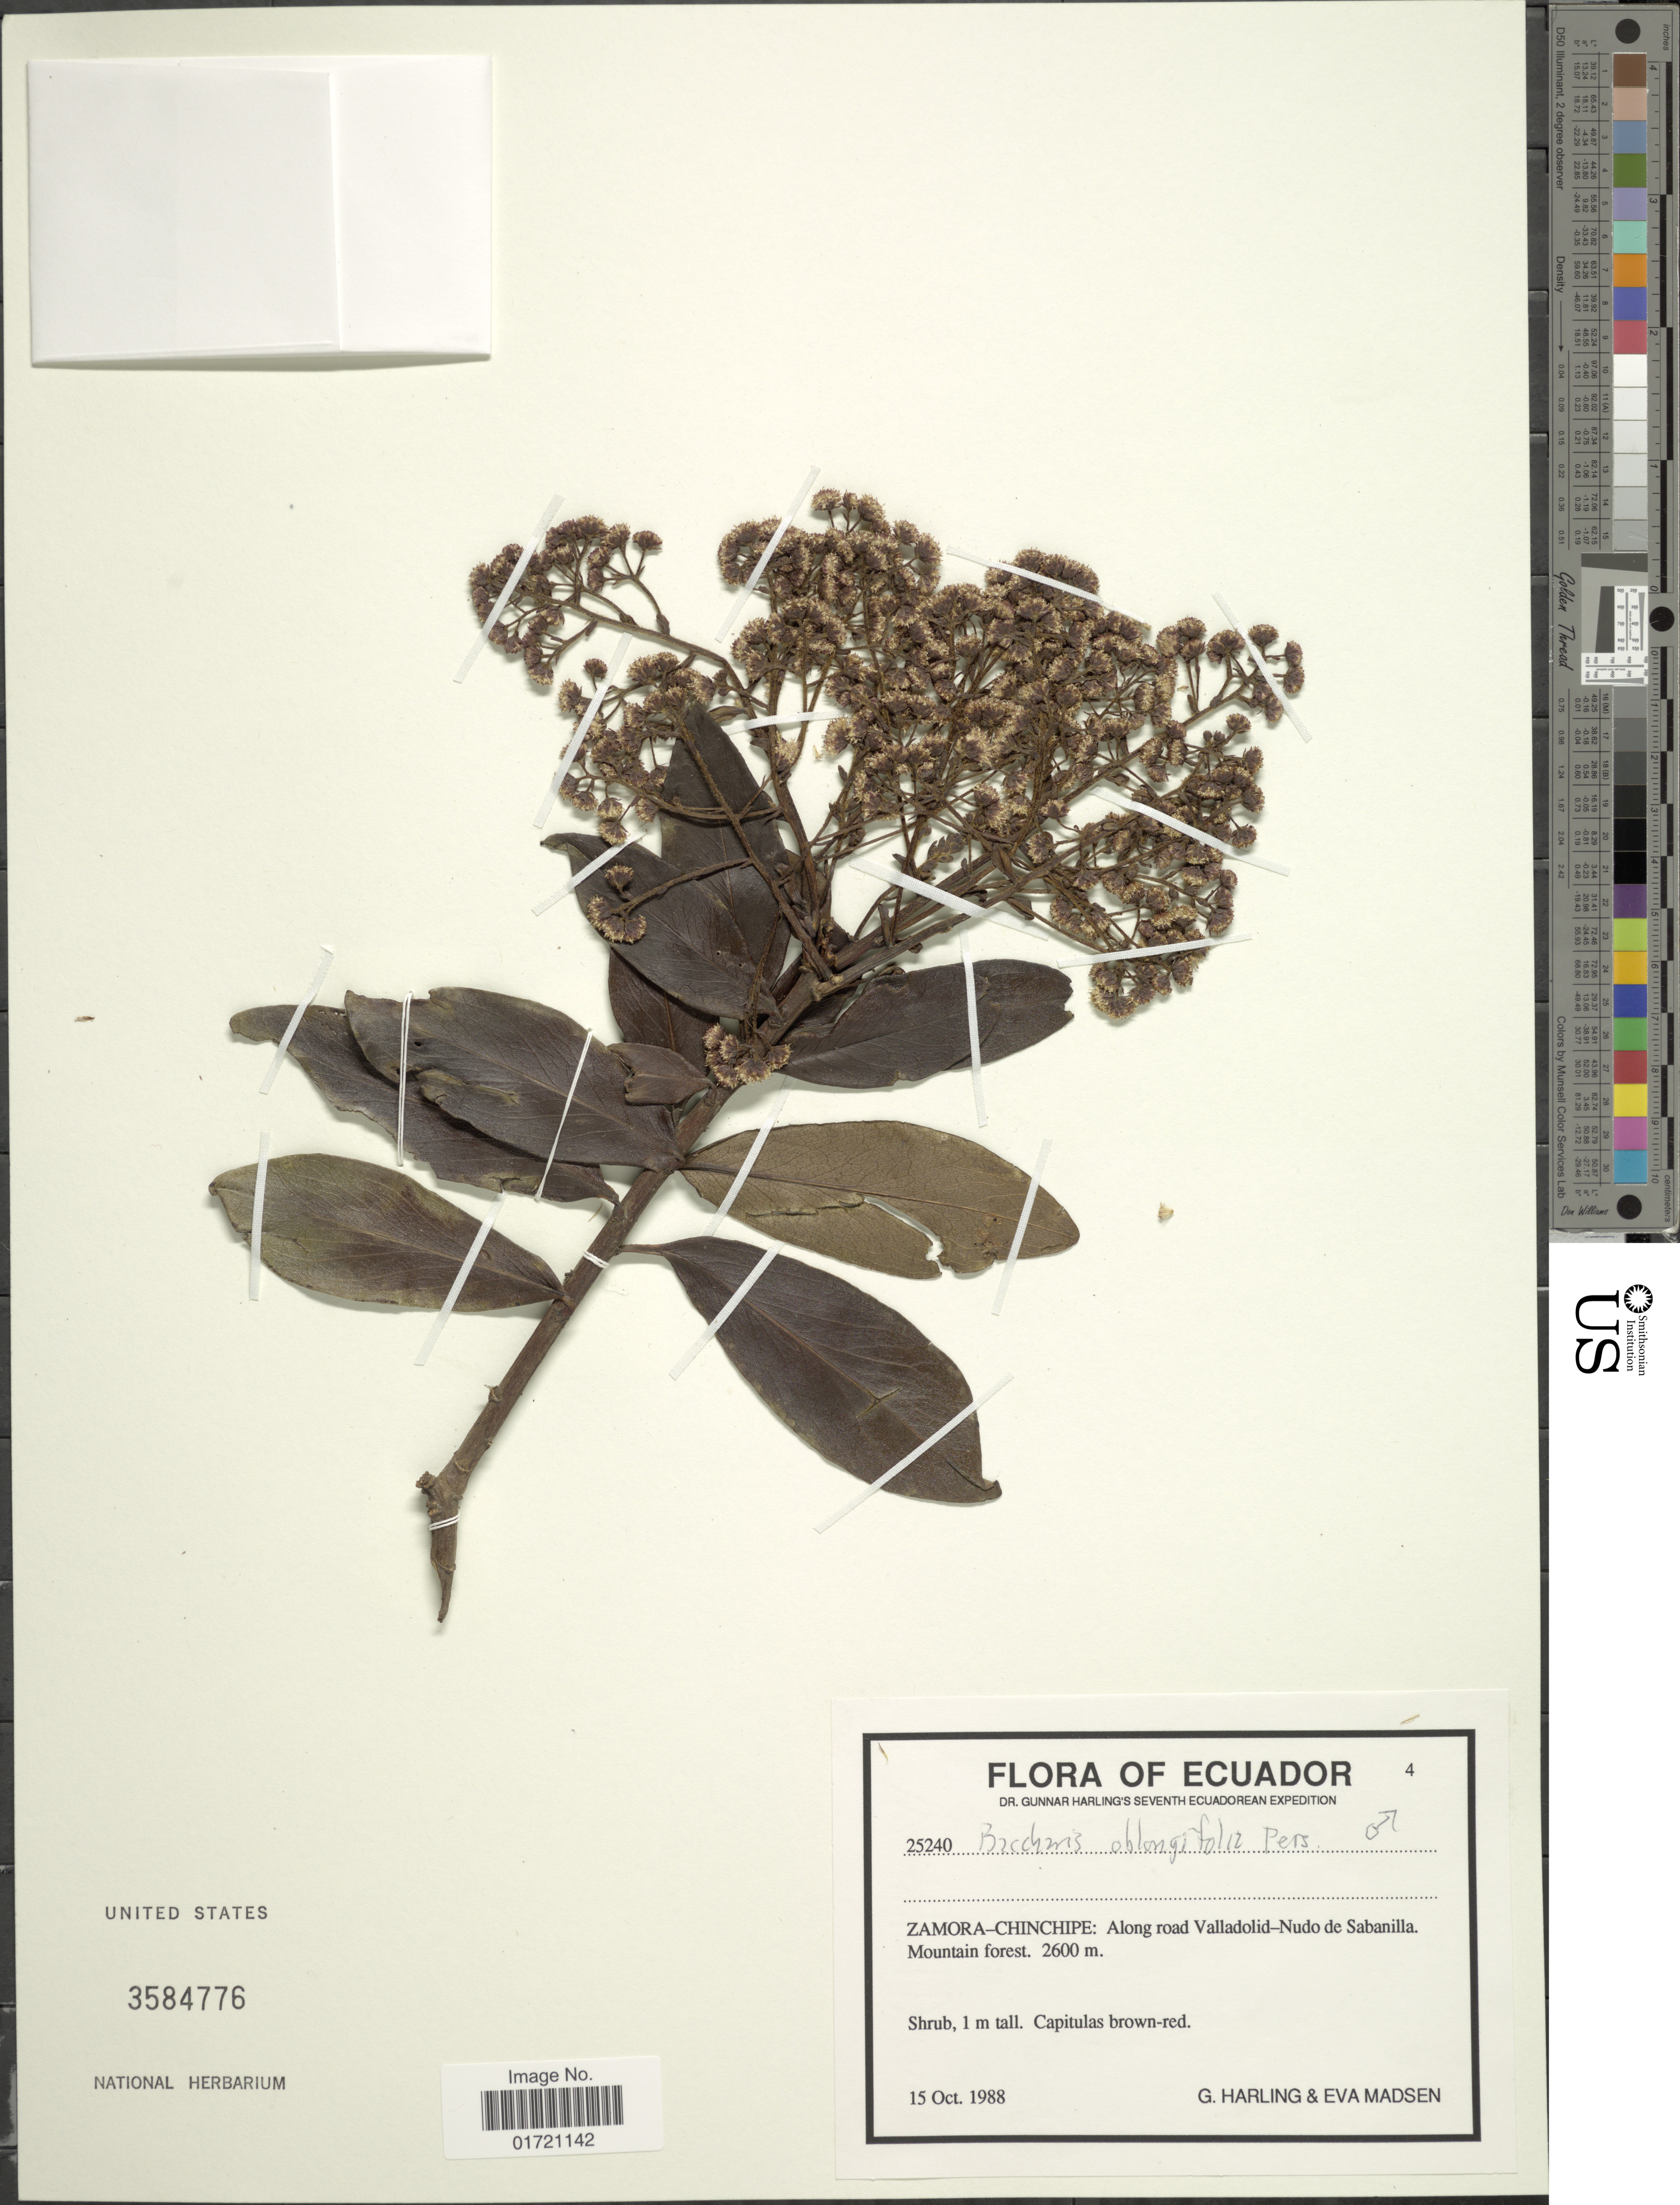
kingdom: Plantae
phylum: Tracheophyta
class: Magnoliopsida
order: Asterales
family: Asteraceae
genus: Baccharis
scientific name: Baccharis oblongifolia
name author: (Ruiz & Pav.) Pers.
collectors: G. Harling & E. Madsen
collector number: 25240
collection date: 1988-10-15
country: Ecuador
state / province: Zamora-Chinchipe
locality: Zamora-Chinchipe: Along road Valladolid-Nudo de Sabanilla. Mountain forest.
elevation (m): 2600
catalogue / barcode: US 3584776